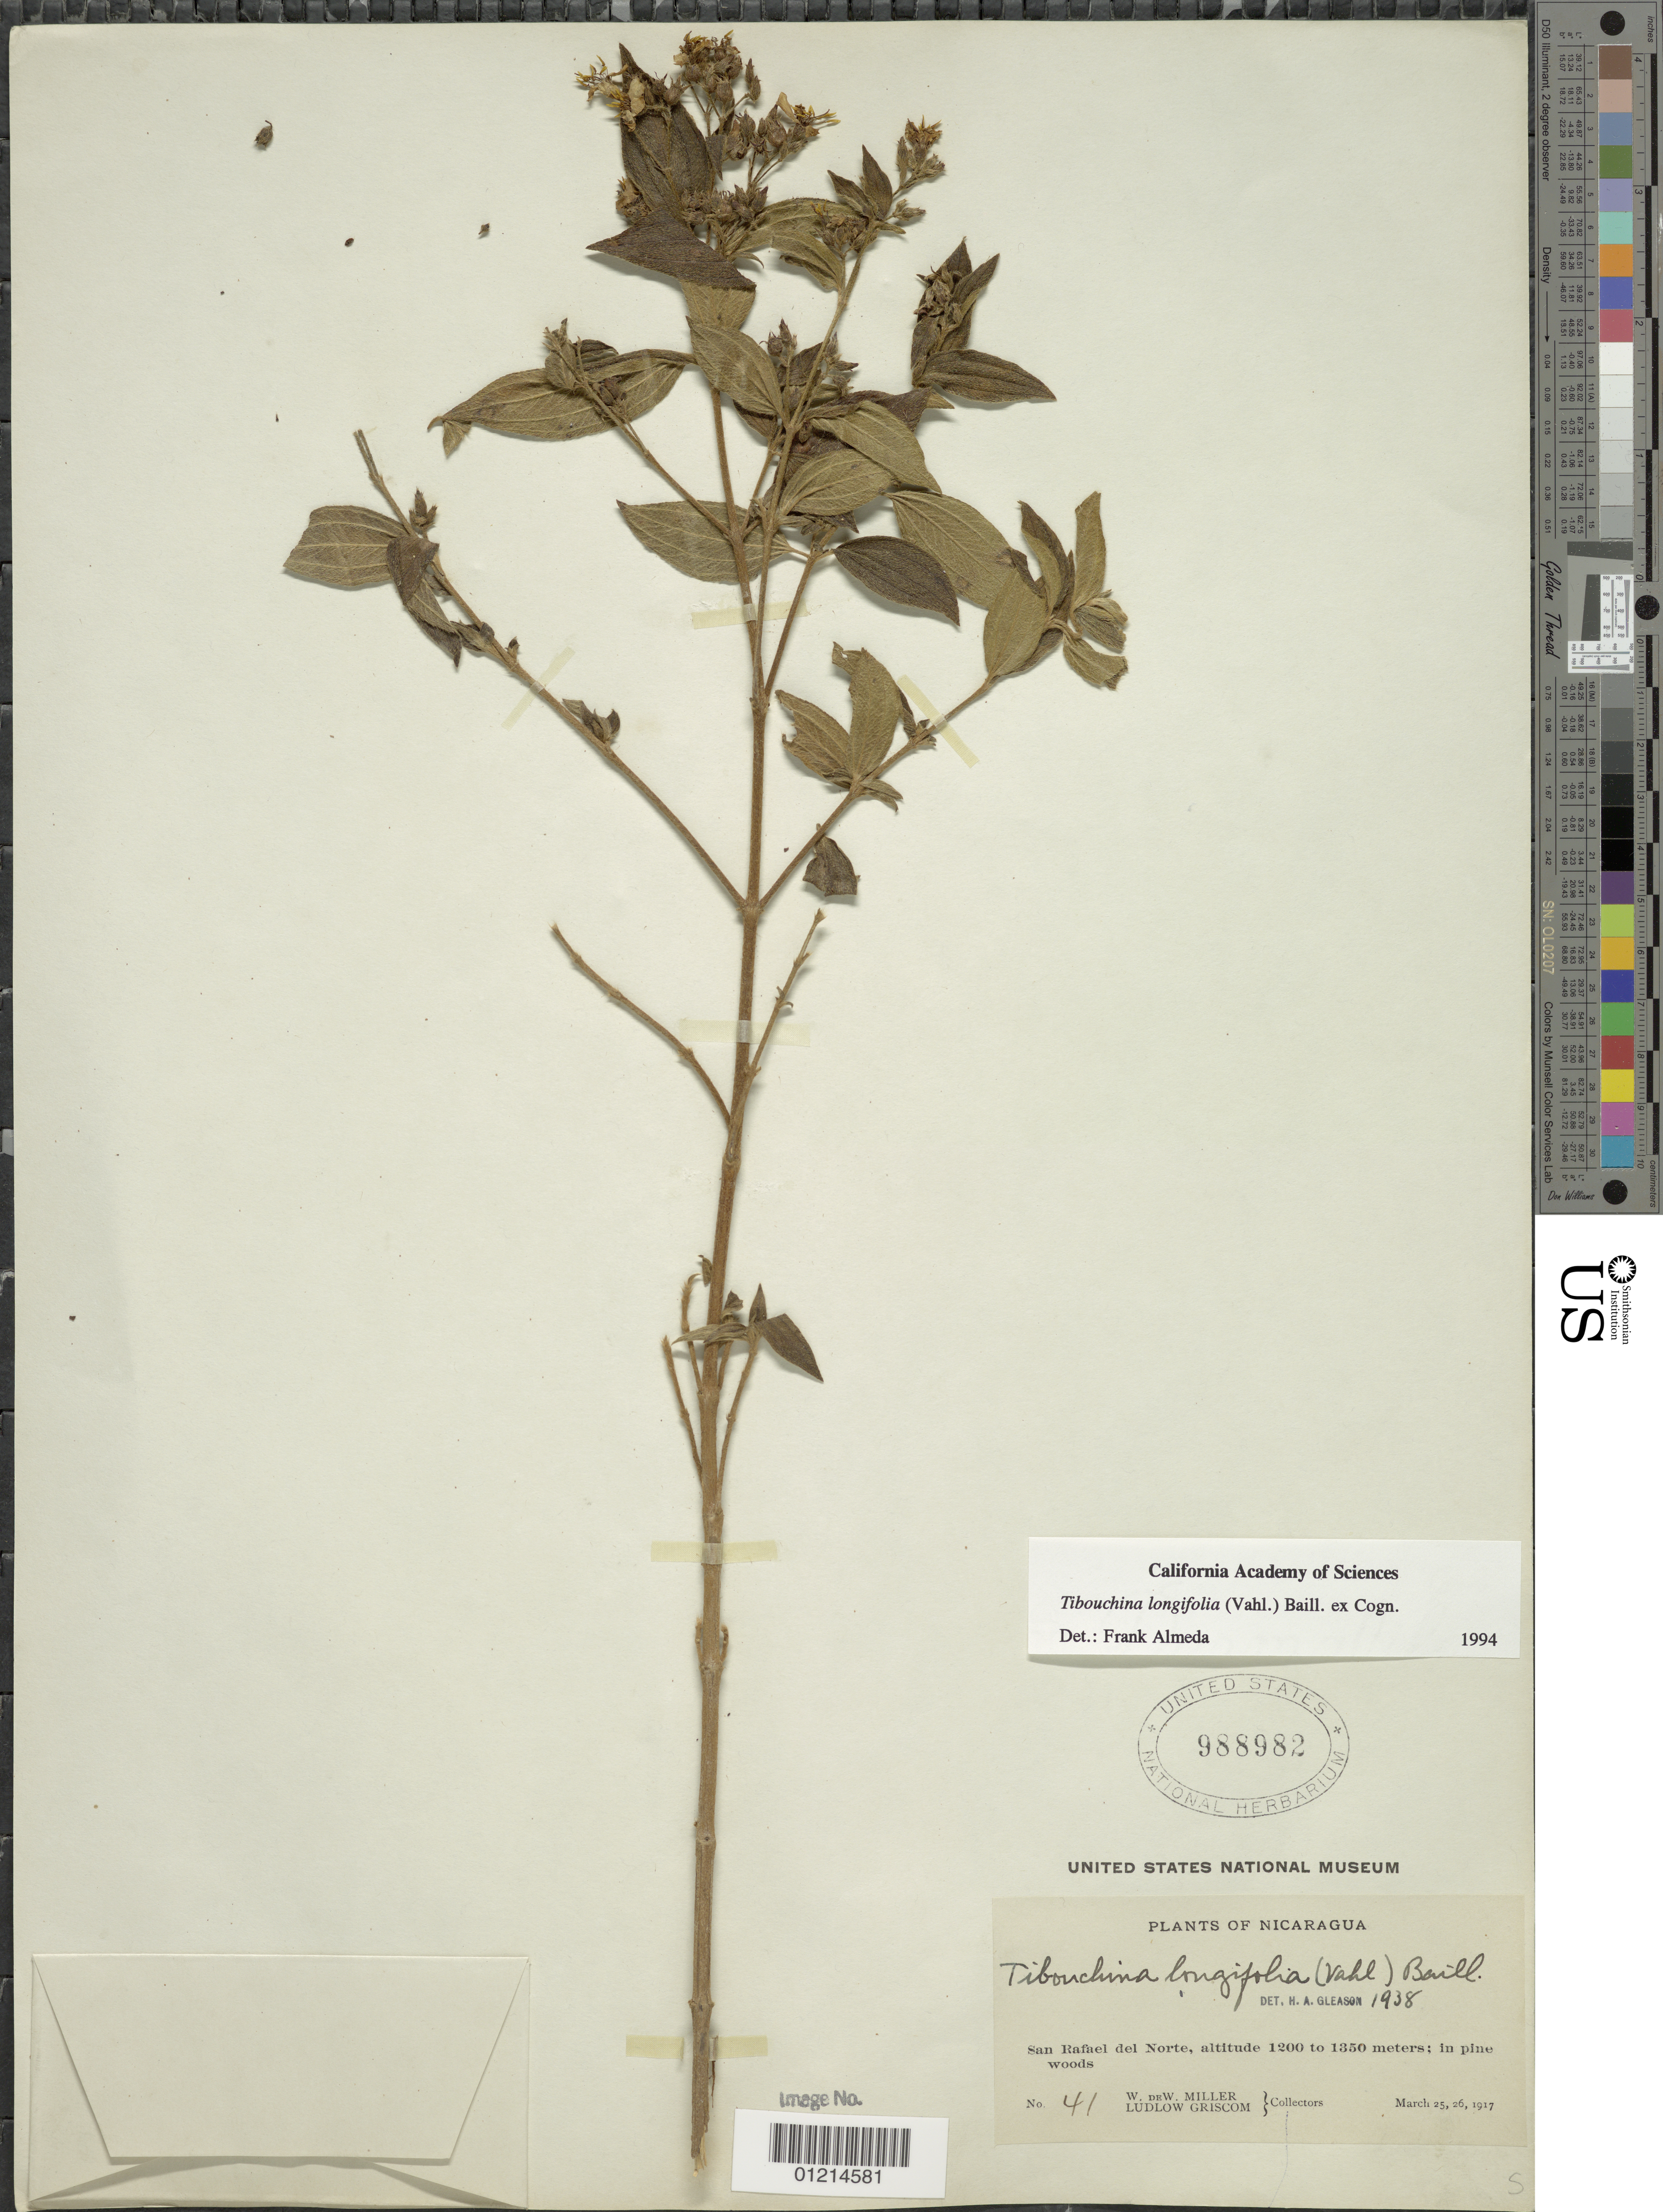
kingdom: Plantae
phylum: Tracheophyta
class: Magnoliopsida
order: Myrtales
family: Melastomataceae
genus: Chaetogastra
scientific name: Chaetogastra longifolia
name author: (Vahl) DC.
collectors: W. W. Miller & L. Griscom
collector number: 41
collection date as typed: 25 Mar 1917 or 26 Mar 1917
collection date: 1917-03-25 or 1917-03-26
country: Nicaragua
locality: San Rafael del Norte.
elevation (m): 1200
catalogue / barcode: US 988982